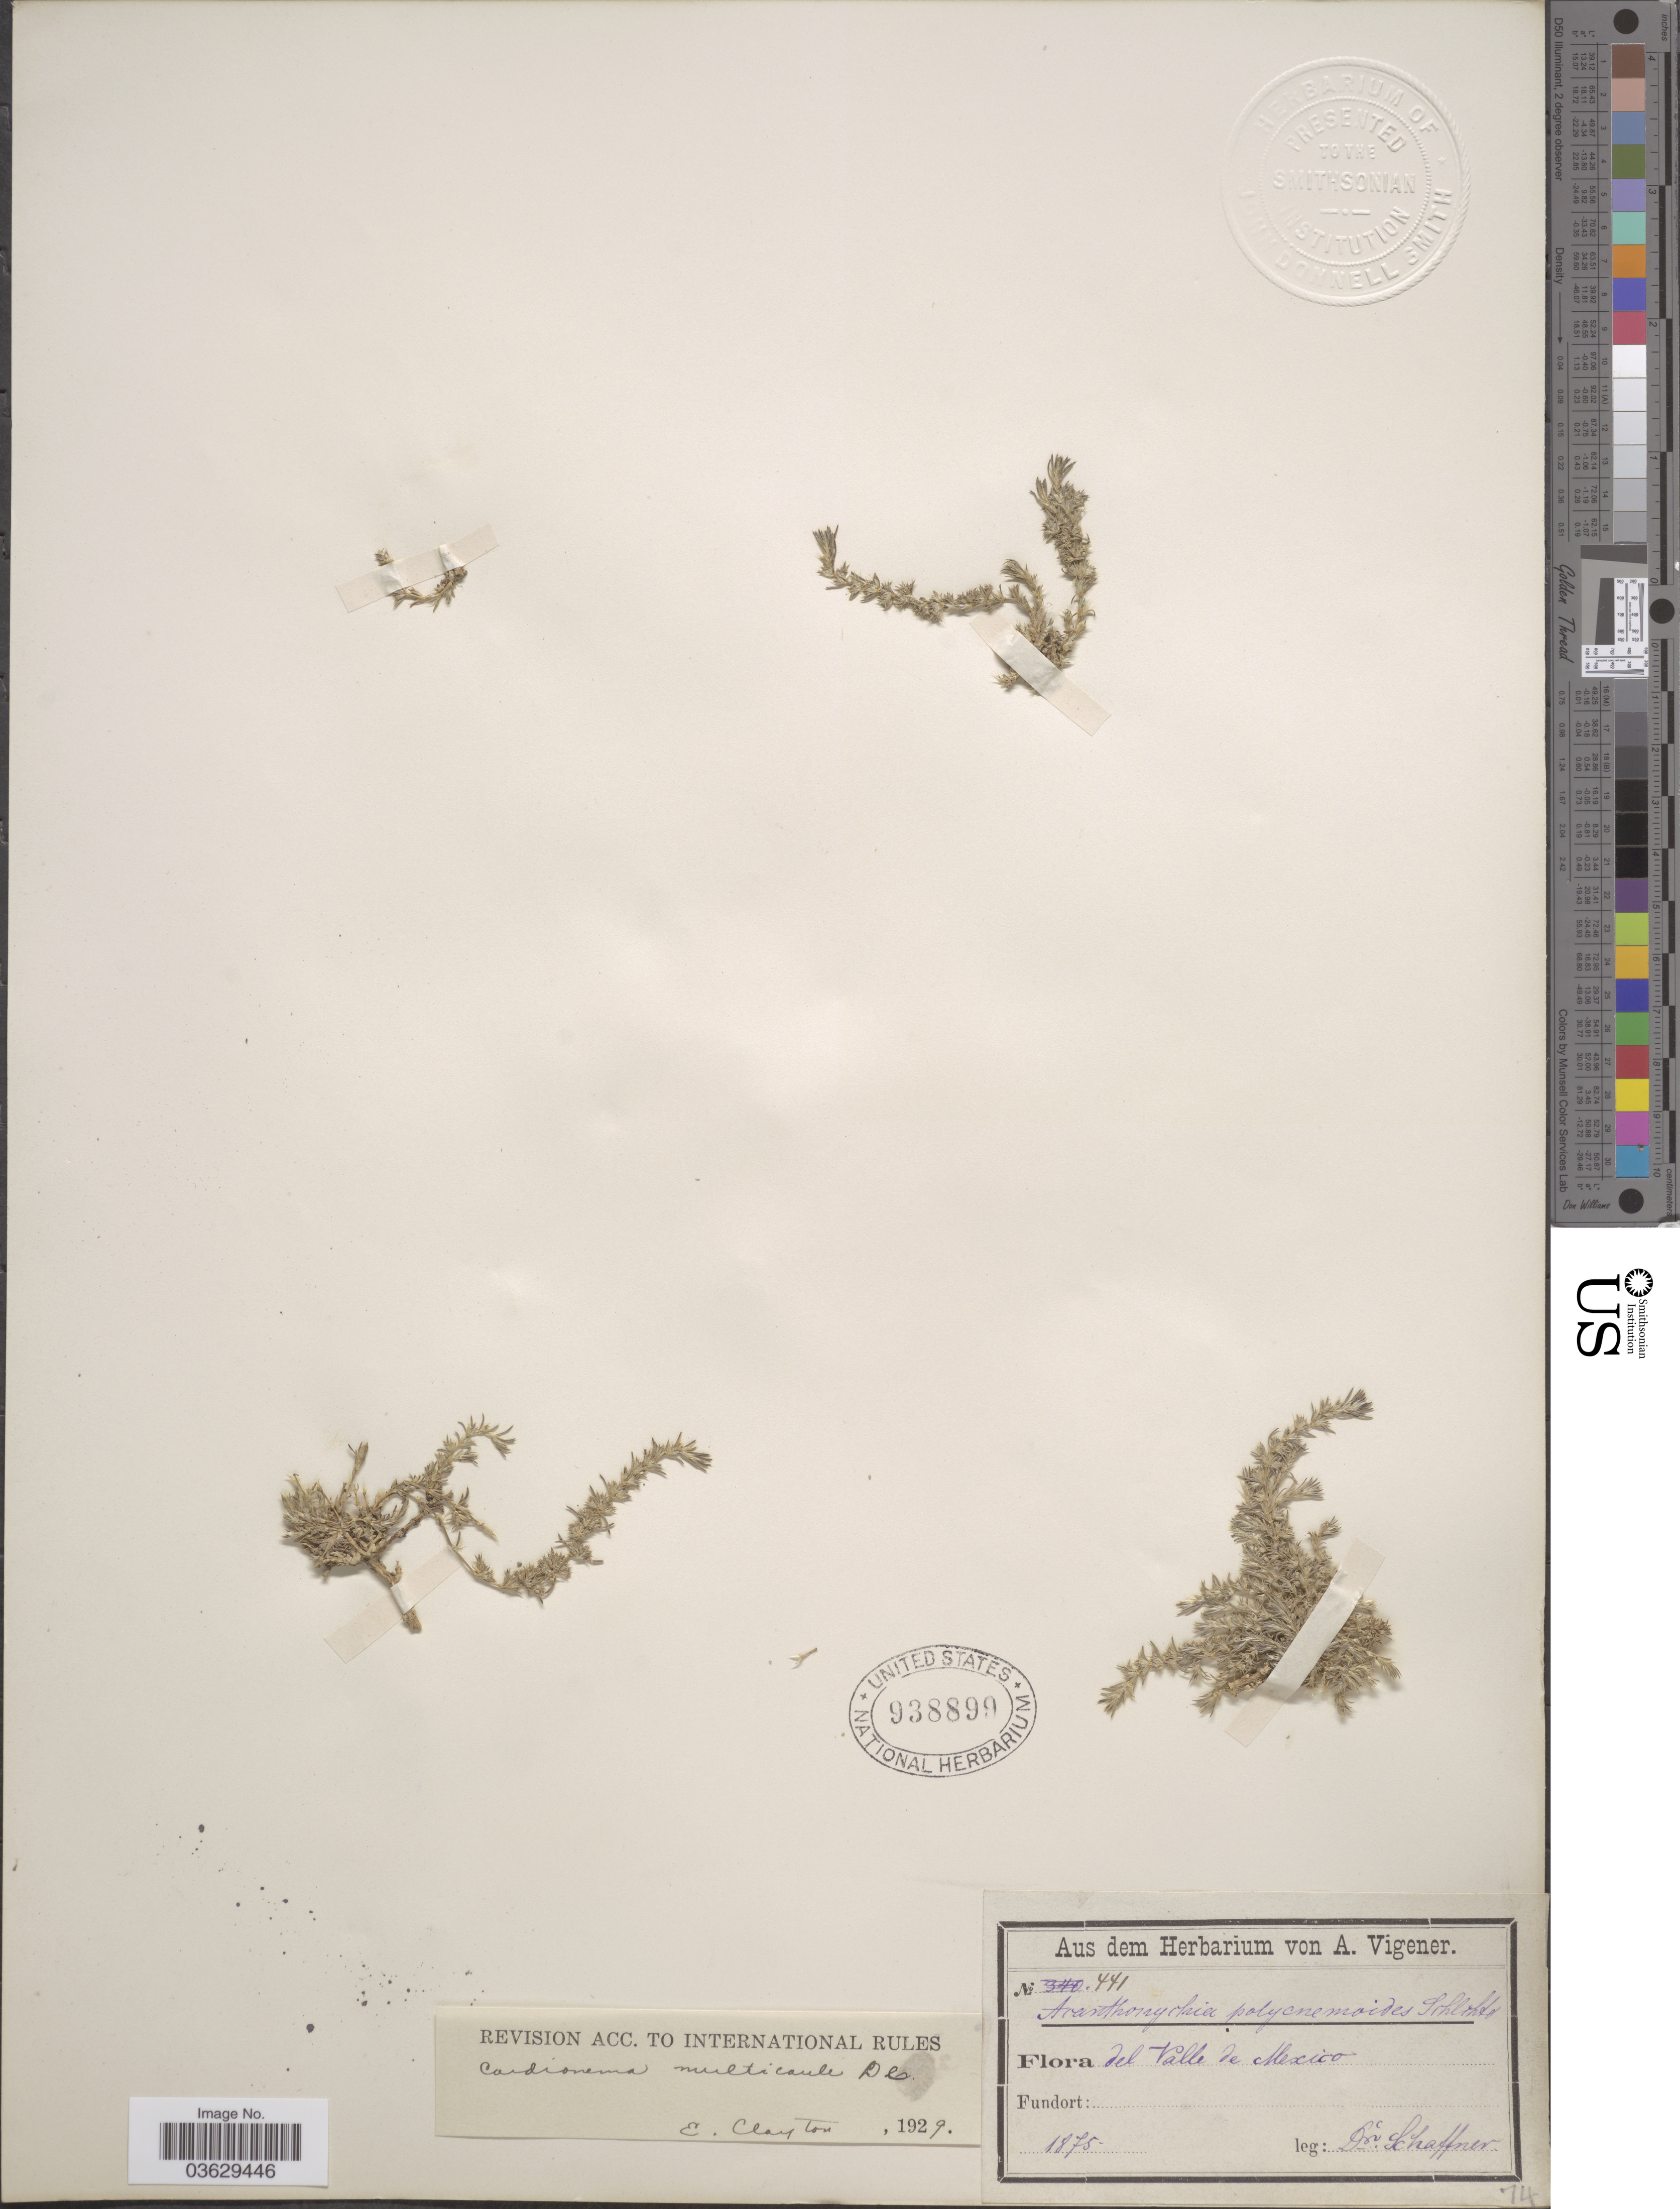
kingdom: Plantae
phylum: Tracheophyta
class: Magnoliopsida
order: Caryophyllales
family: Caryophyllaceae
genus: Cardionema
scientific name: Cardionema ramosissimum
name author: (Weinm.) A. Nelson & J.F. Macbr.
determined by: U.S. National Herbarium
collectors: -. Schaffner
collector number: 441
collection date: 1875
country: Mexico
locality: Del Valle de Mexico.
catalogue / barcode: US 938899